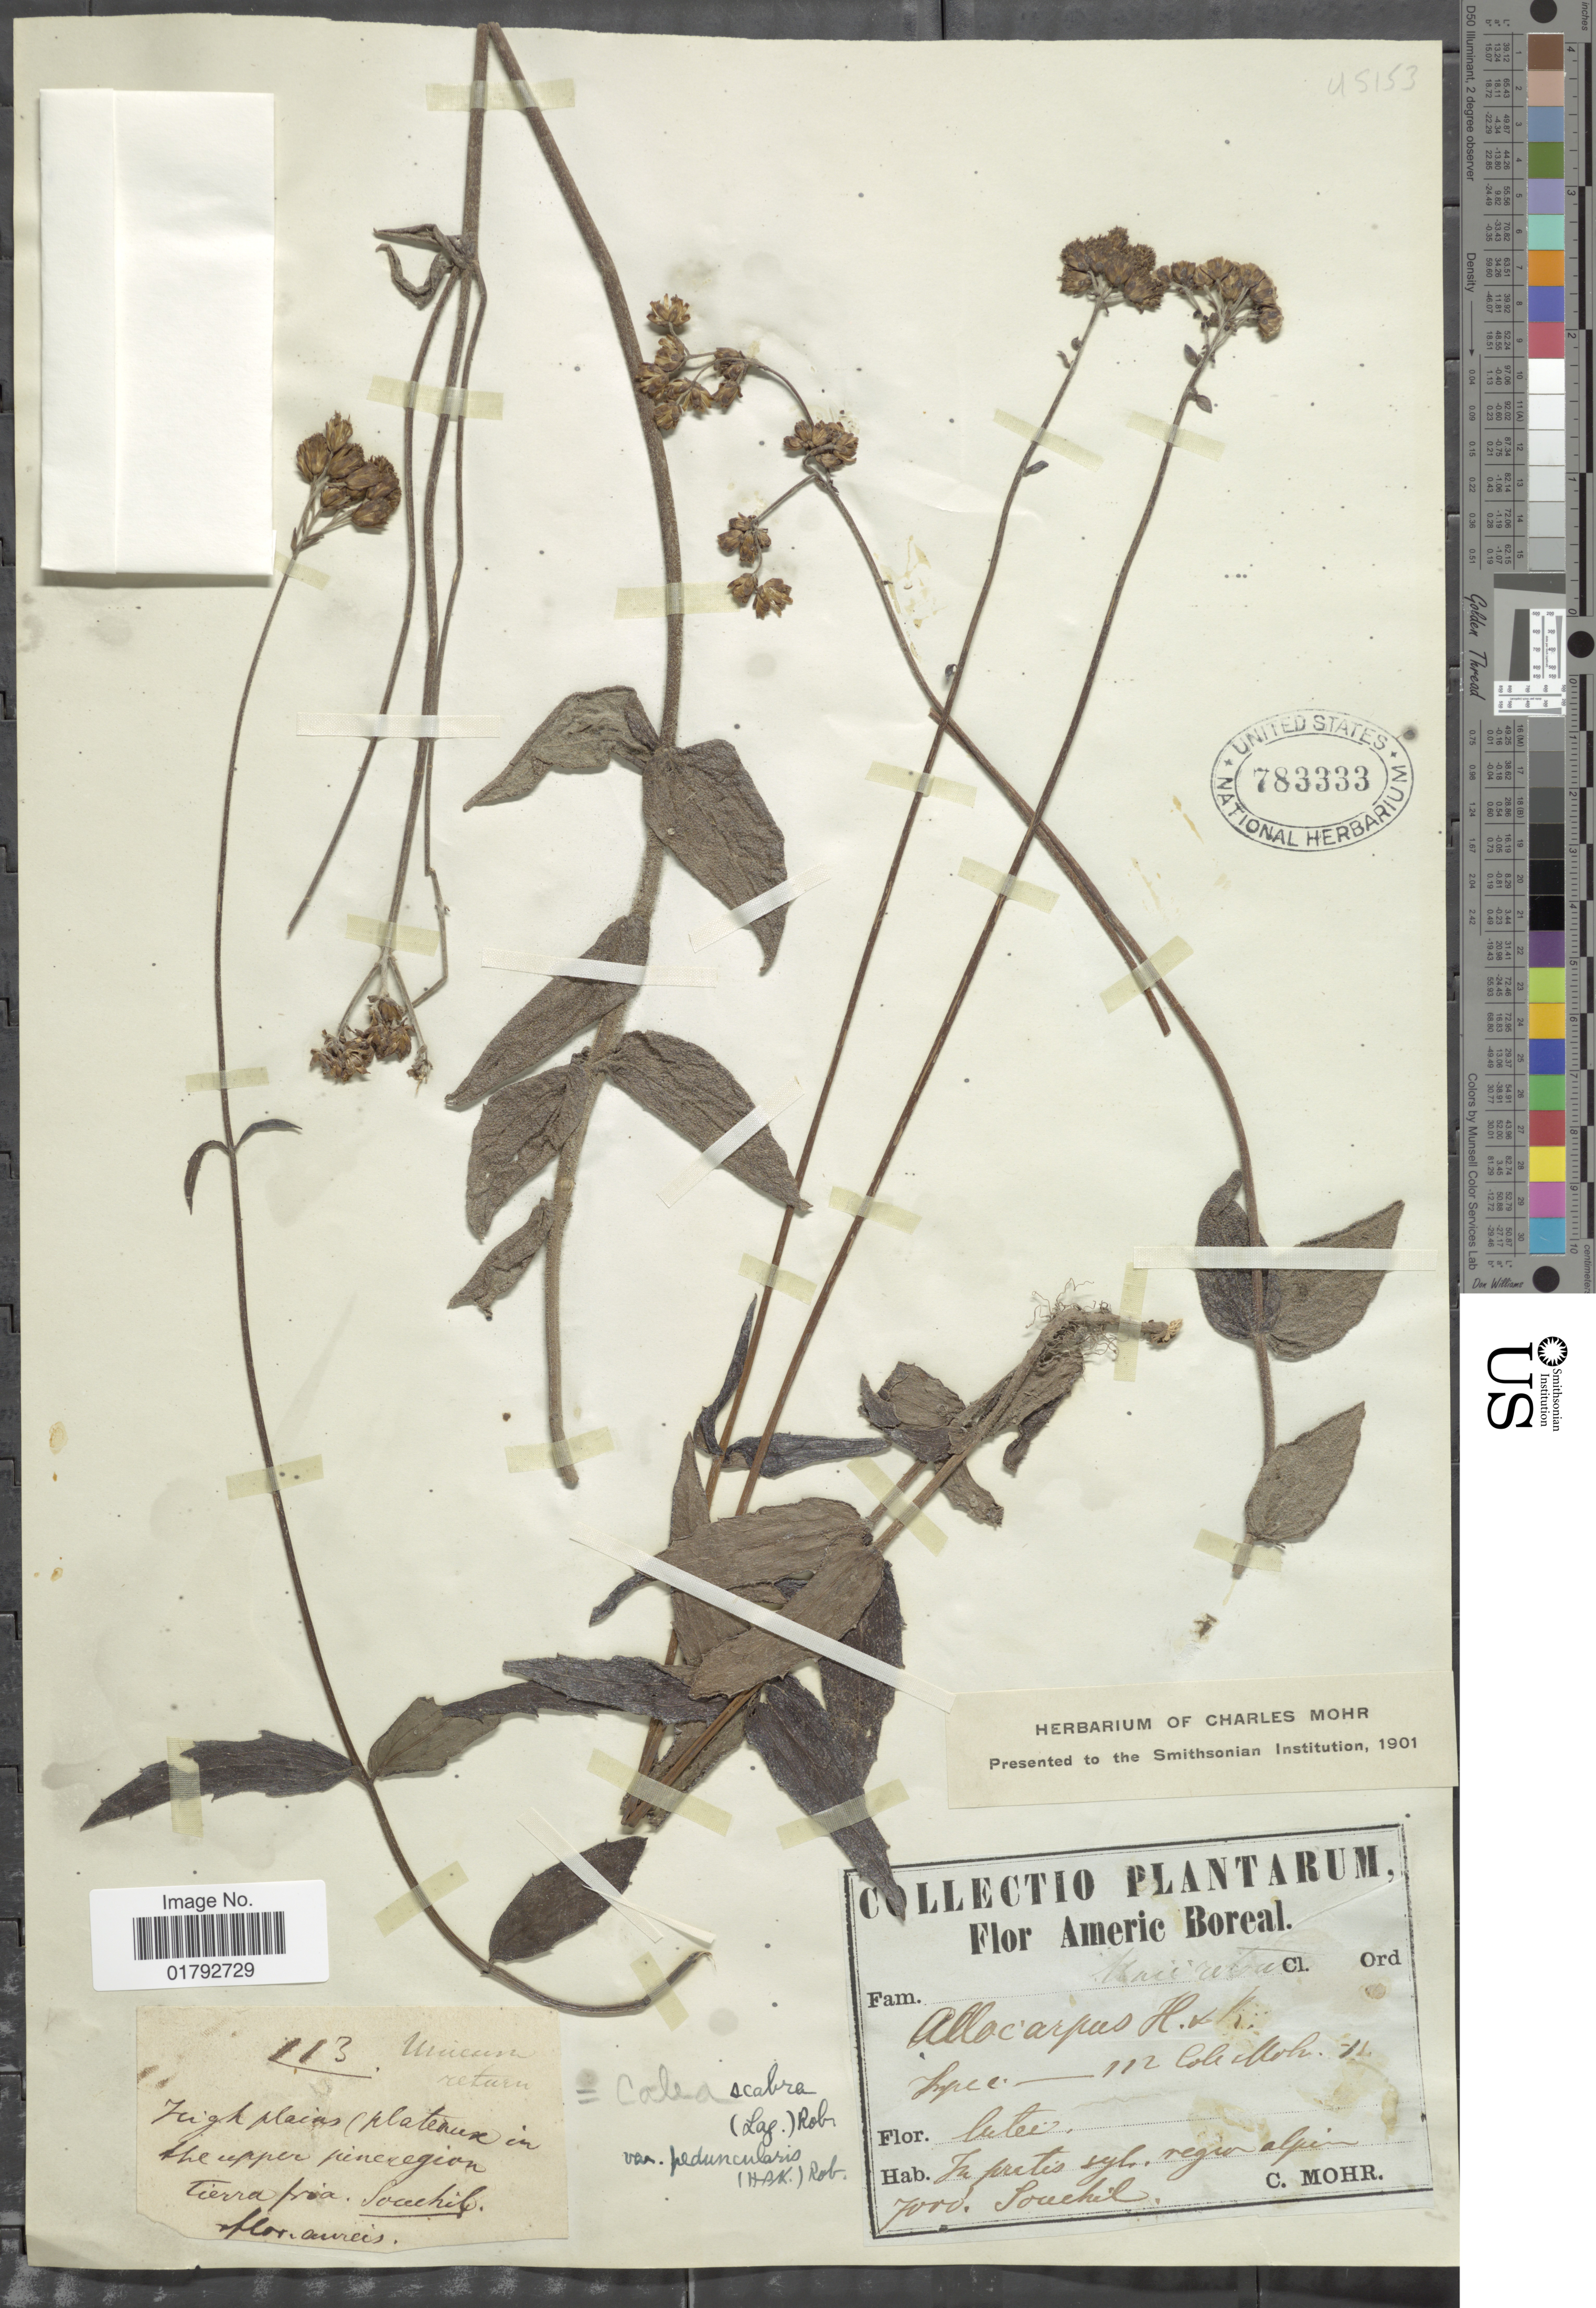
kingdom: Plantae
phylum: Tracheophyta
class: Magnoliopsida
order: Asterales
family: Asteraceae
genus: Alloispermum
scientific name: Alloispermum scabrum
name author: (Lag.) H. Rob.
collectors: C. T. Mohr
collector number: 113?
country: United States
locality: High places in the upper pineregion Souchil (Council)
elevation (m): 2134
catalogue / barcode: US 783333